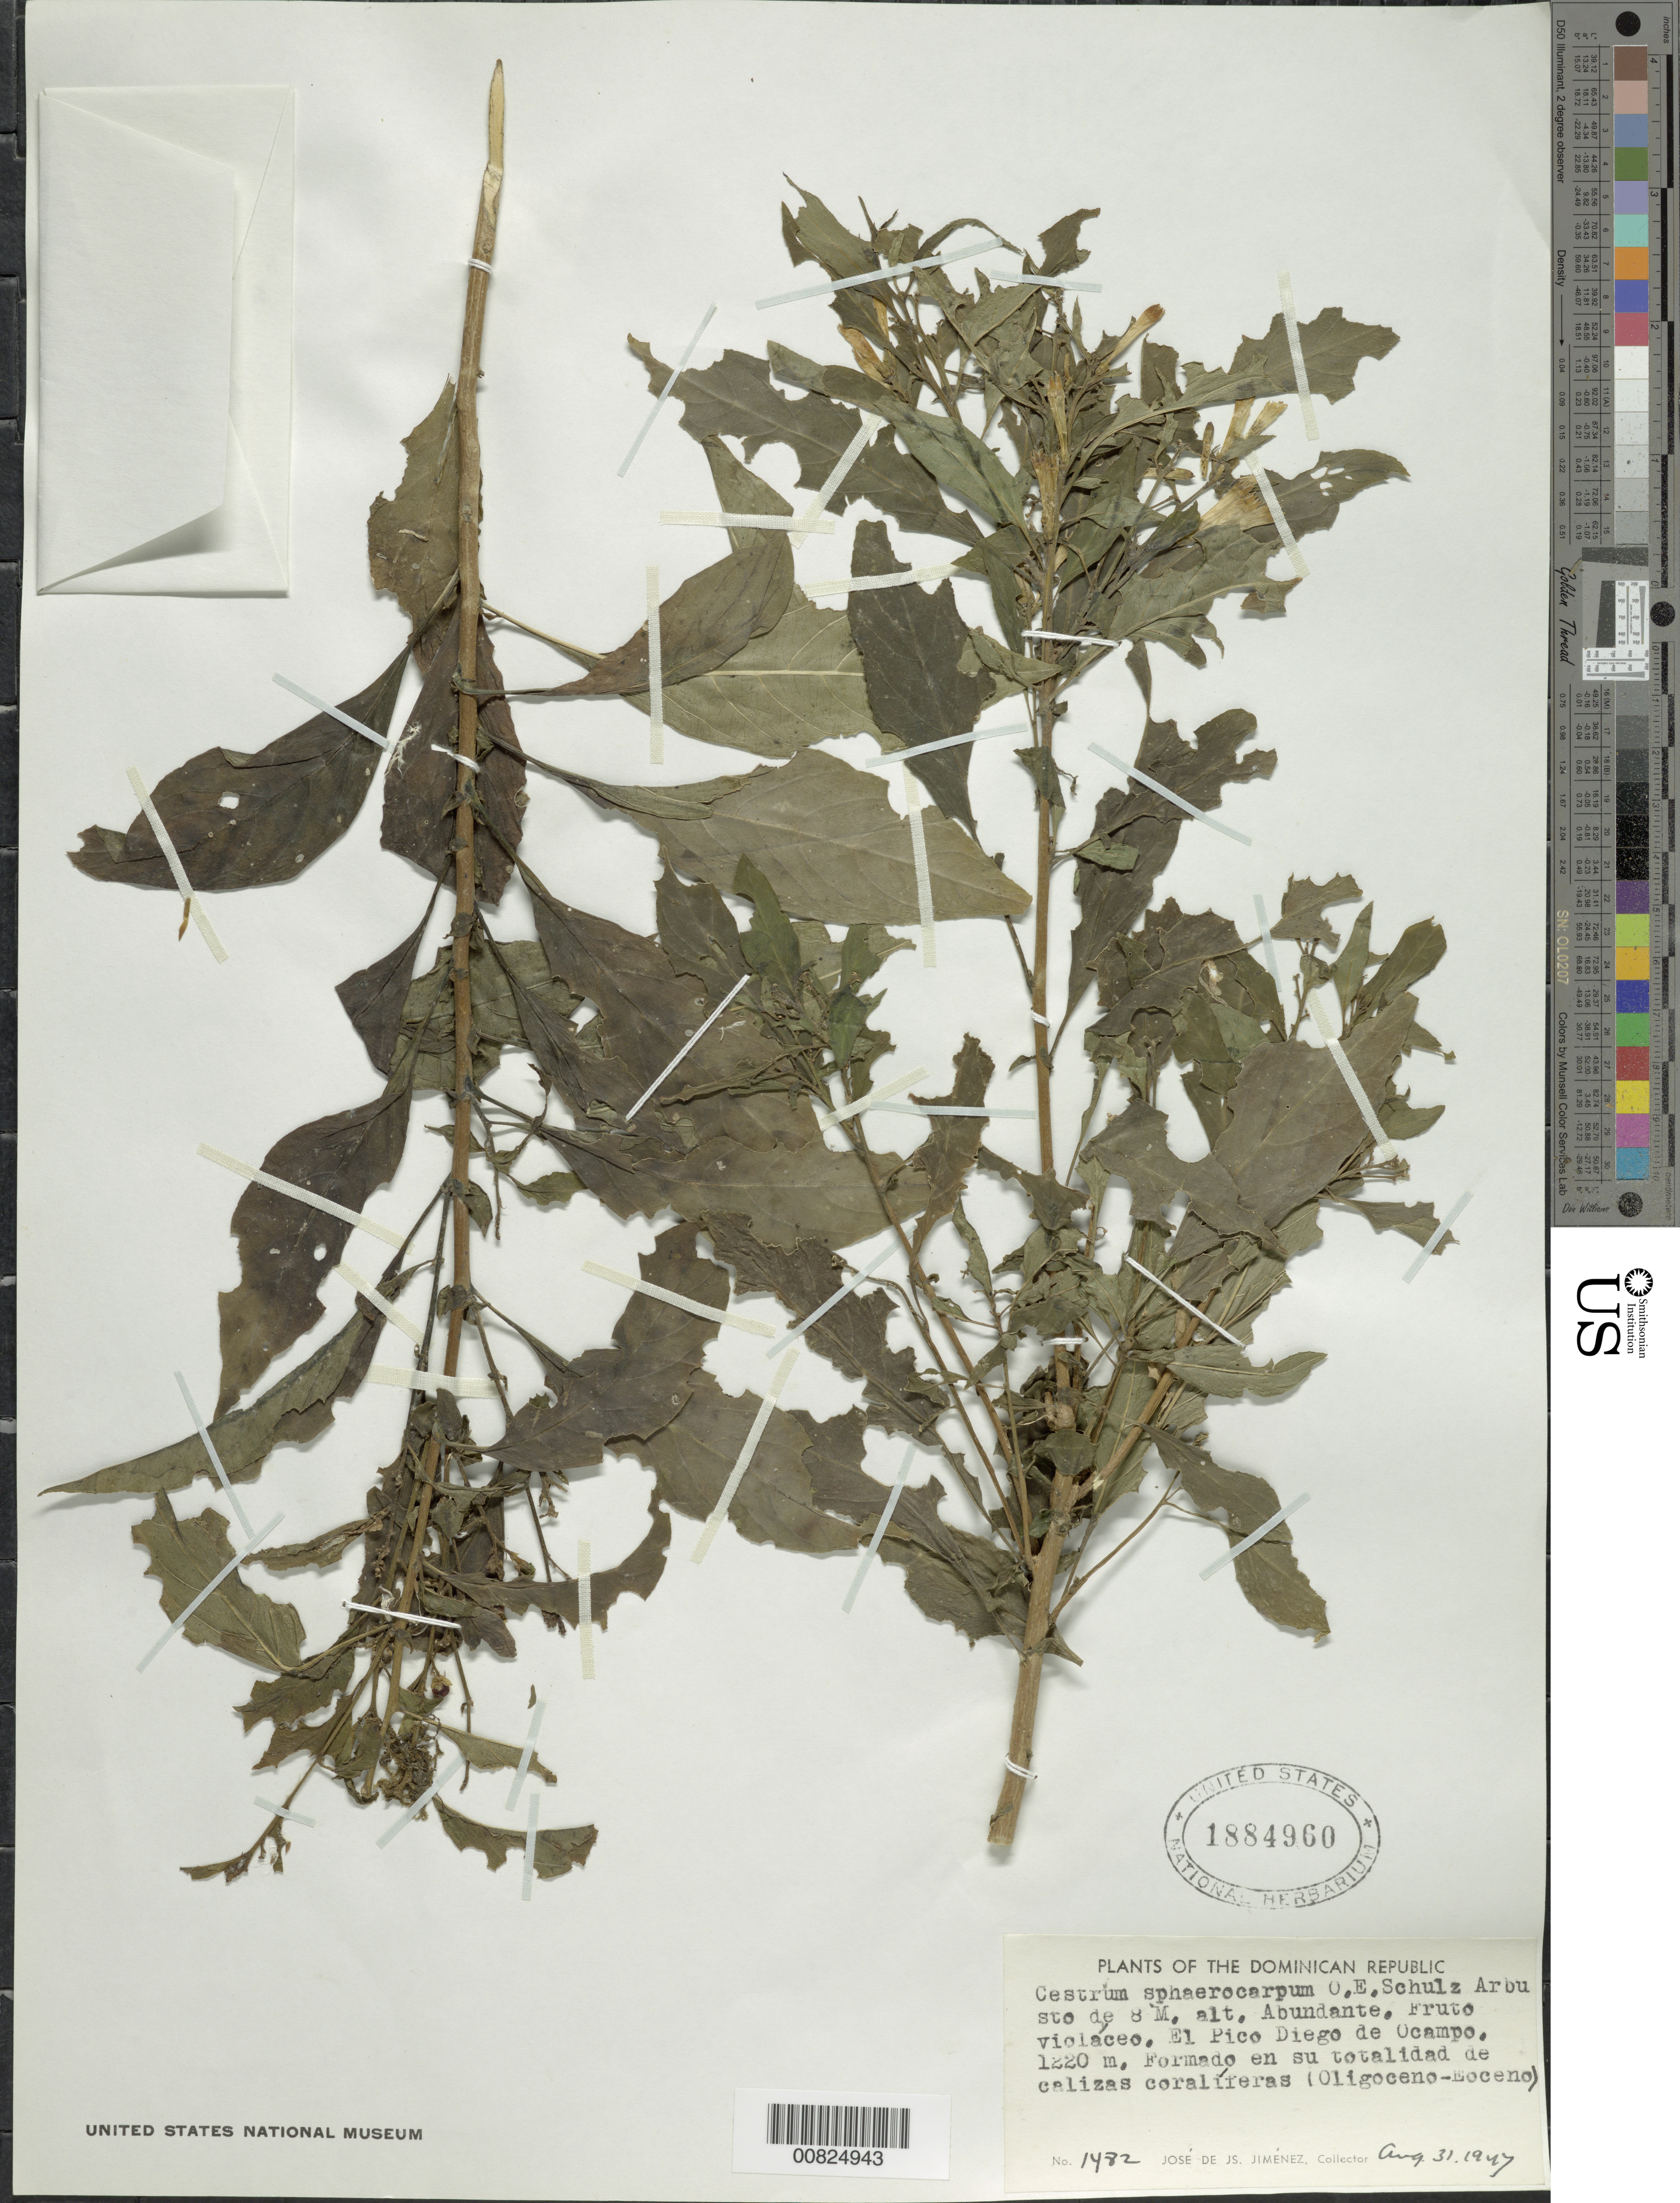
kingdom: Plantae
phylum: Tracheophyta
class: Magnoliopsida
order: Solanales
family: Solanaceae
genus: Cestrum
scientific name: Cestrum sphaerocarpum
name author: O.E. Schulz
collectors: J. J. Jiménez Almonte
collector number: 1482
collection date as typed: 31 Aug 1947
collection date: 1947-08-31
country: Dominican Republic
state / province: Santiago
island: Hispaniola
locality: El Pico Diego de Ocampo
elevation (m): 1220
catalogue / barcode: US 1884960